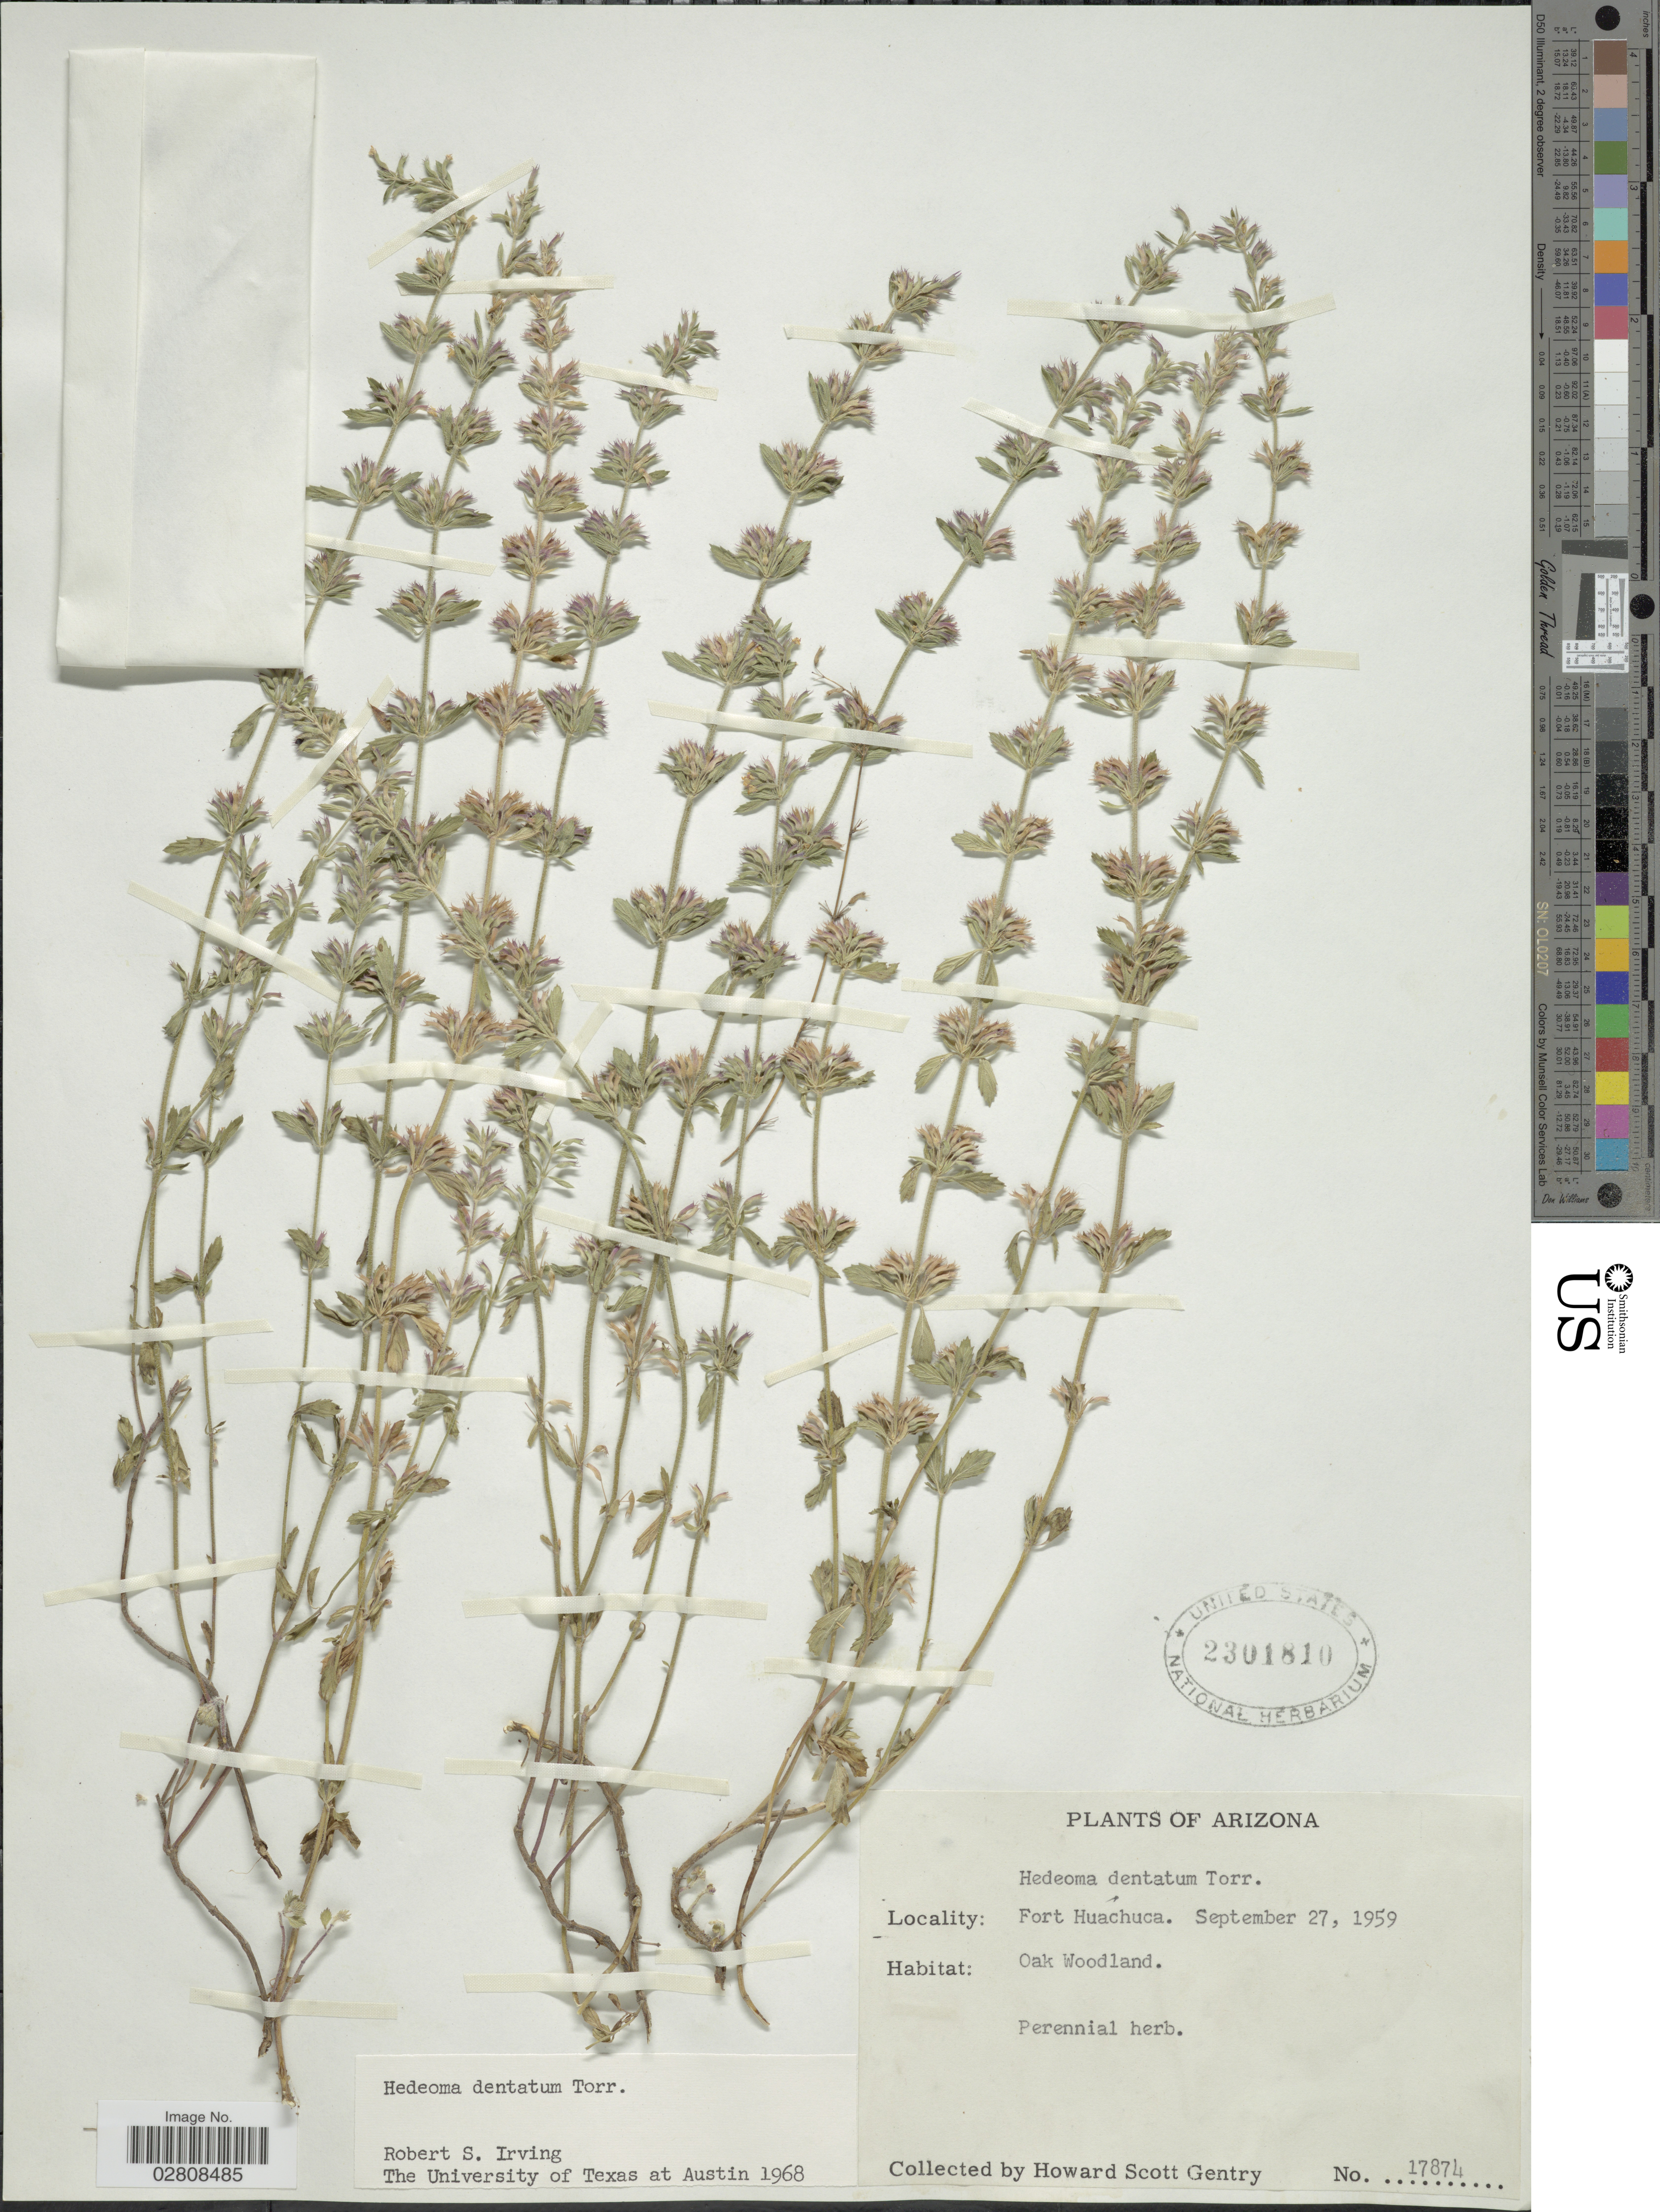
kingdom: Plantae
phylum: Tracheophyta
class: Magnoliopsida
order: Lamiales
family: Lamiaceae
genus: Hedeoma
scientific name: Hedeoma dentata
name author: Torr.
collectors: H. S. Gentry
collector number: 17874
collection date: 1959-09-27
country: United States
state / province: Arizona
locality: Fort Huachuca. Oak Woodland.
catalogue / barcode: US 2301810